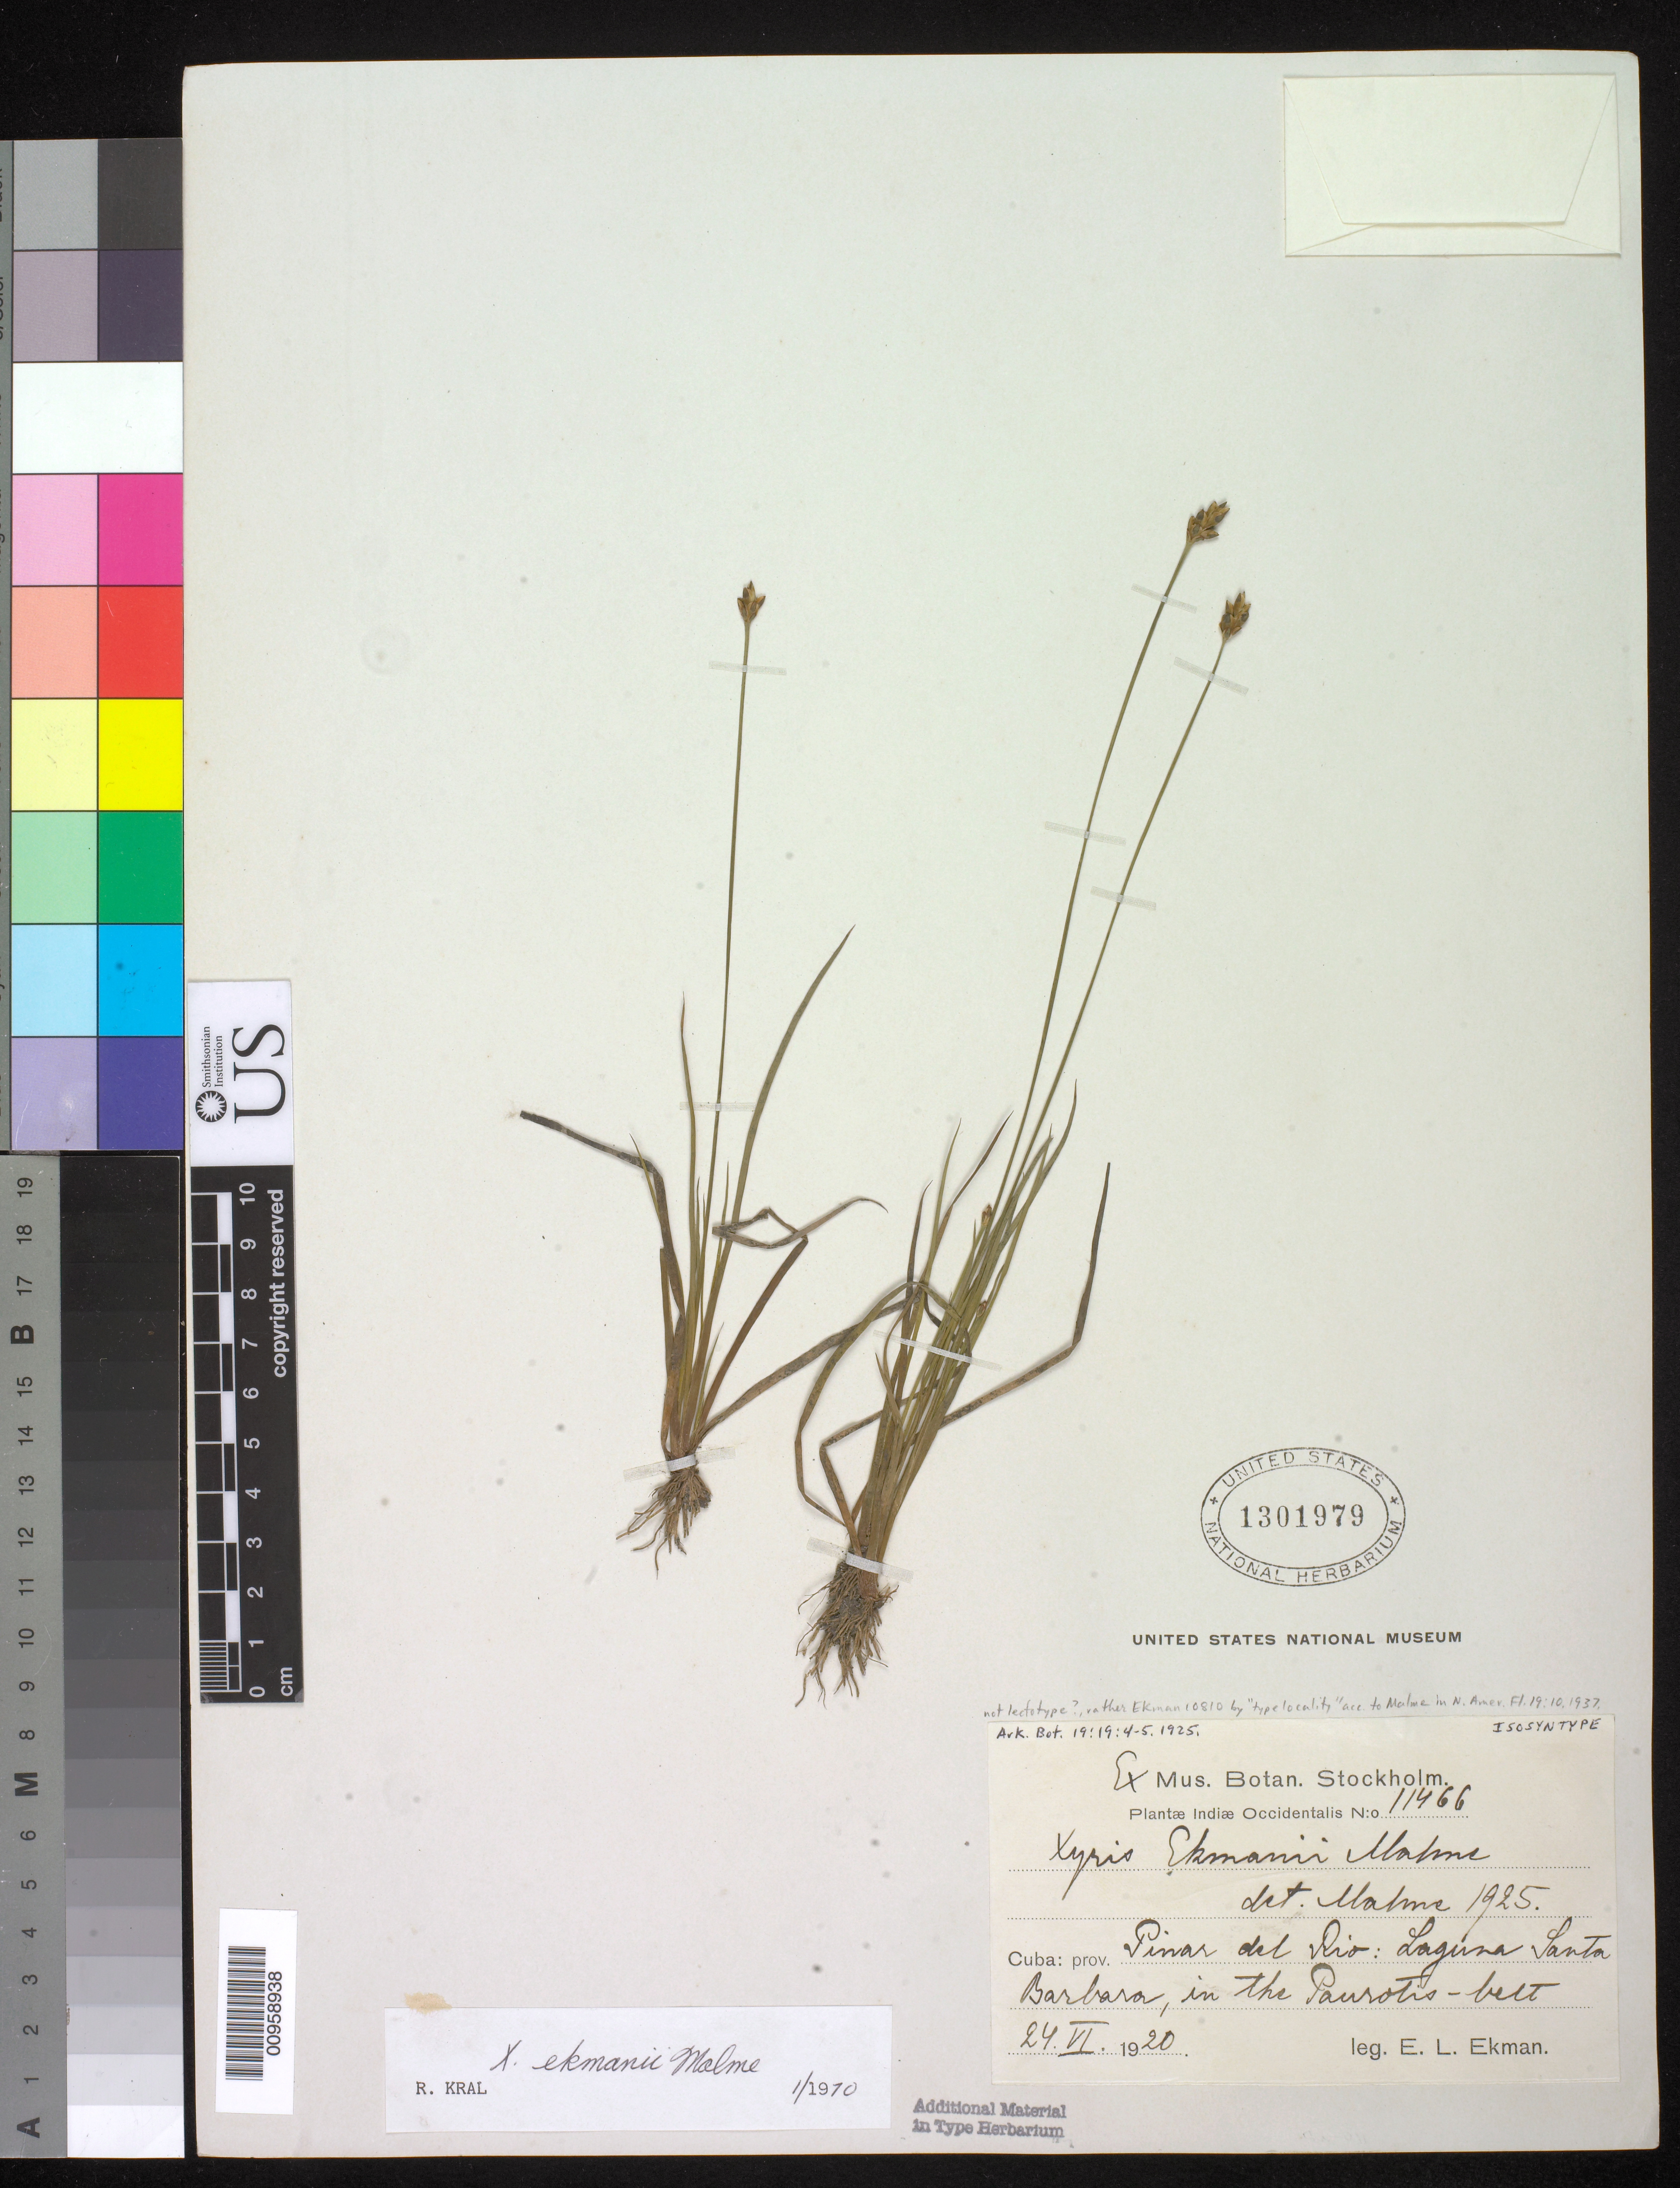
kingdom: Plantae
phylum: Tracheophyta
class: Liliopsida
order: Poales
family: Xyridaceae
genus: Xyris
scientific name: Xyris ekmanii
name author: Malme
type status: Isosyntype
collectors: E. L. Ekman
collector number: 11466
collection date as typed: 24 Jun 1920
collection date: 1920-06-24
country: Cuba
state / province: Pinar del Río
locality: Prov. Pinar del Rio: Laguna Santa Barbara, in the Paurotis-belt.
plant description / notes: Lectotype collection is Ekman 10810 as designated by Malme in N. Amer. Fl. 19:10 (1937).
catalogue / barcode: US 1301979